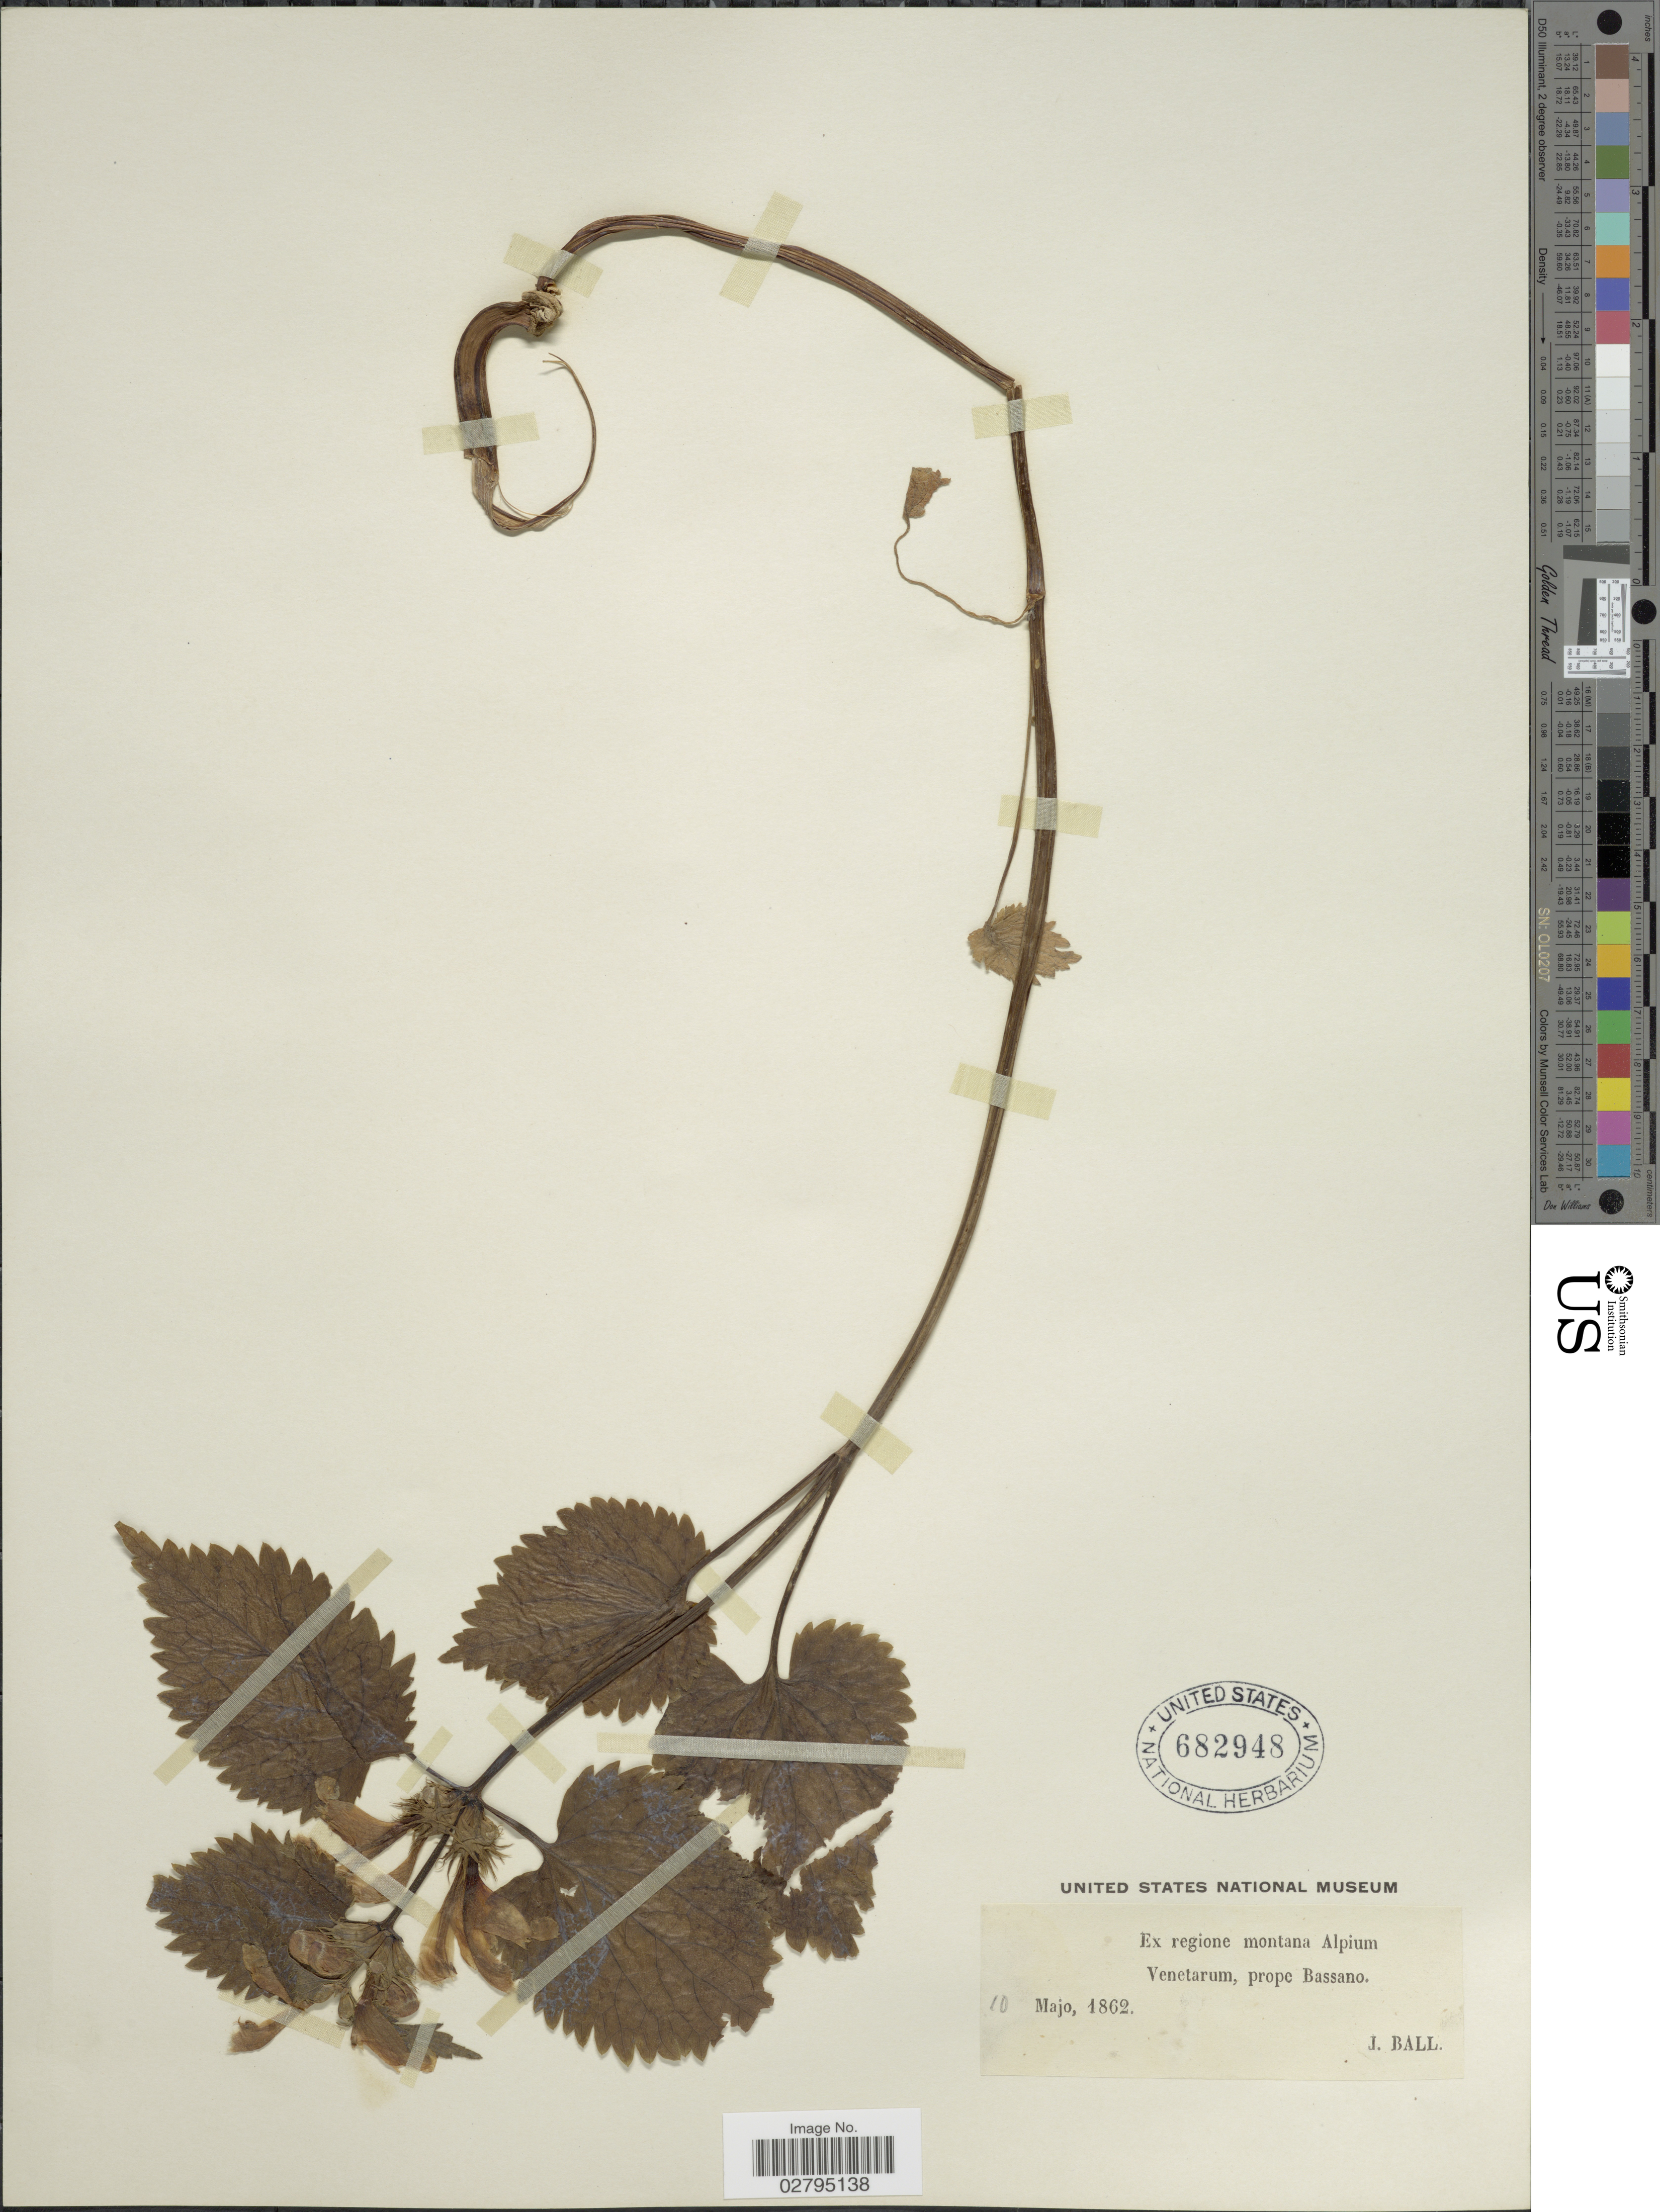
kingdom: Plantae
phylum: Tracheophyta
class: Magnoliopsida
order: Lamiales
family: Lamiaceae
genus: Lamium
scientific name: Lamium sp.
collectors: J. Ball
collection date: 1862-05-10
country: Italy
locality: Regione montana Alpium Venetarum, prope Bassano.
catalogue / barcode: US 682948